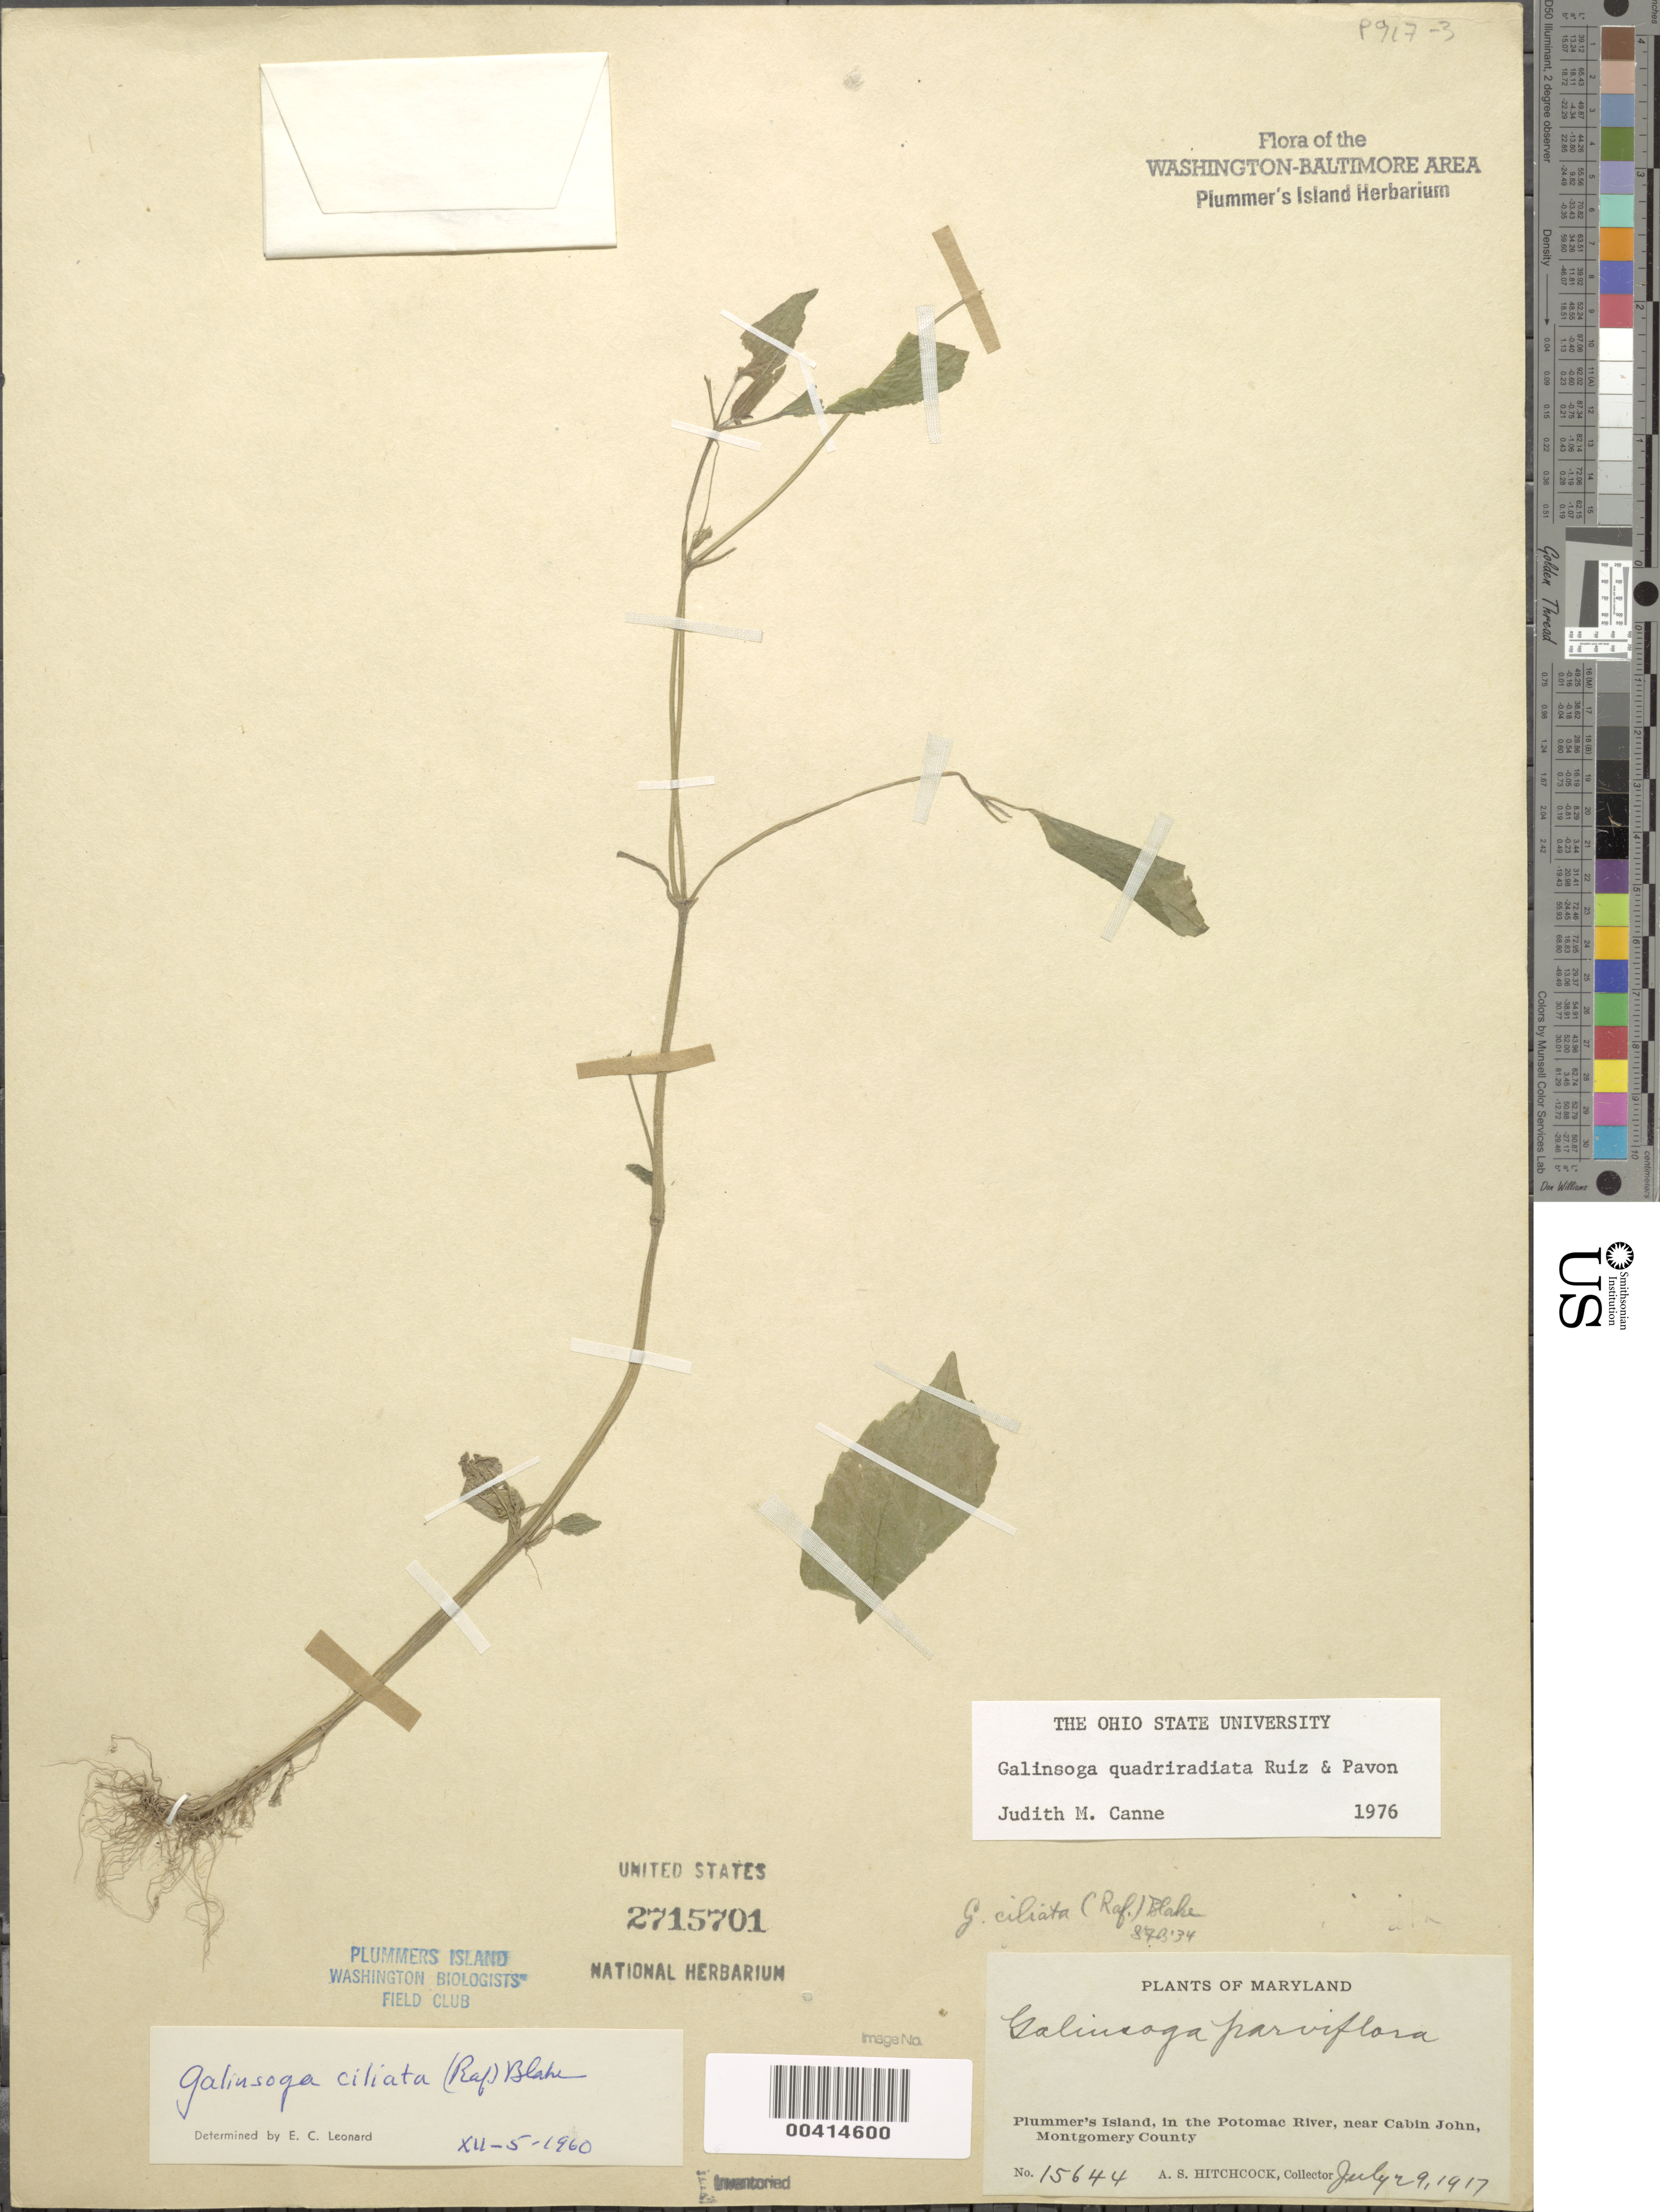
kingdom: Plantae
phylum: Tracheophyta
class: Magnoliopsida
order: Asterales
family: Asteraceae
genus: Galinsoga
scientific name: Galinsoga quadriradiata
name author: Ruiz & Pav.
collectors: A. S. Hitchcock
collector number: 15644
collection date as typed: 29 Jul 1917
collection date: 1917-07-29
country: United States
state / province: Maryland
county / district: Montgomery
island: Plummers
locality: Plummer's Island C. & O. Canal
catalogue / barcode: US 2715701